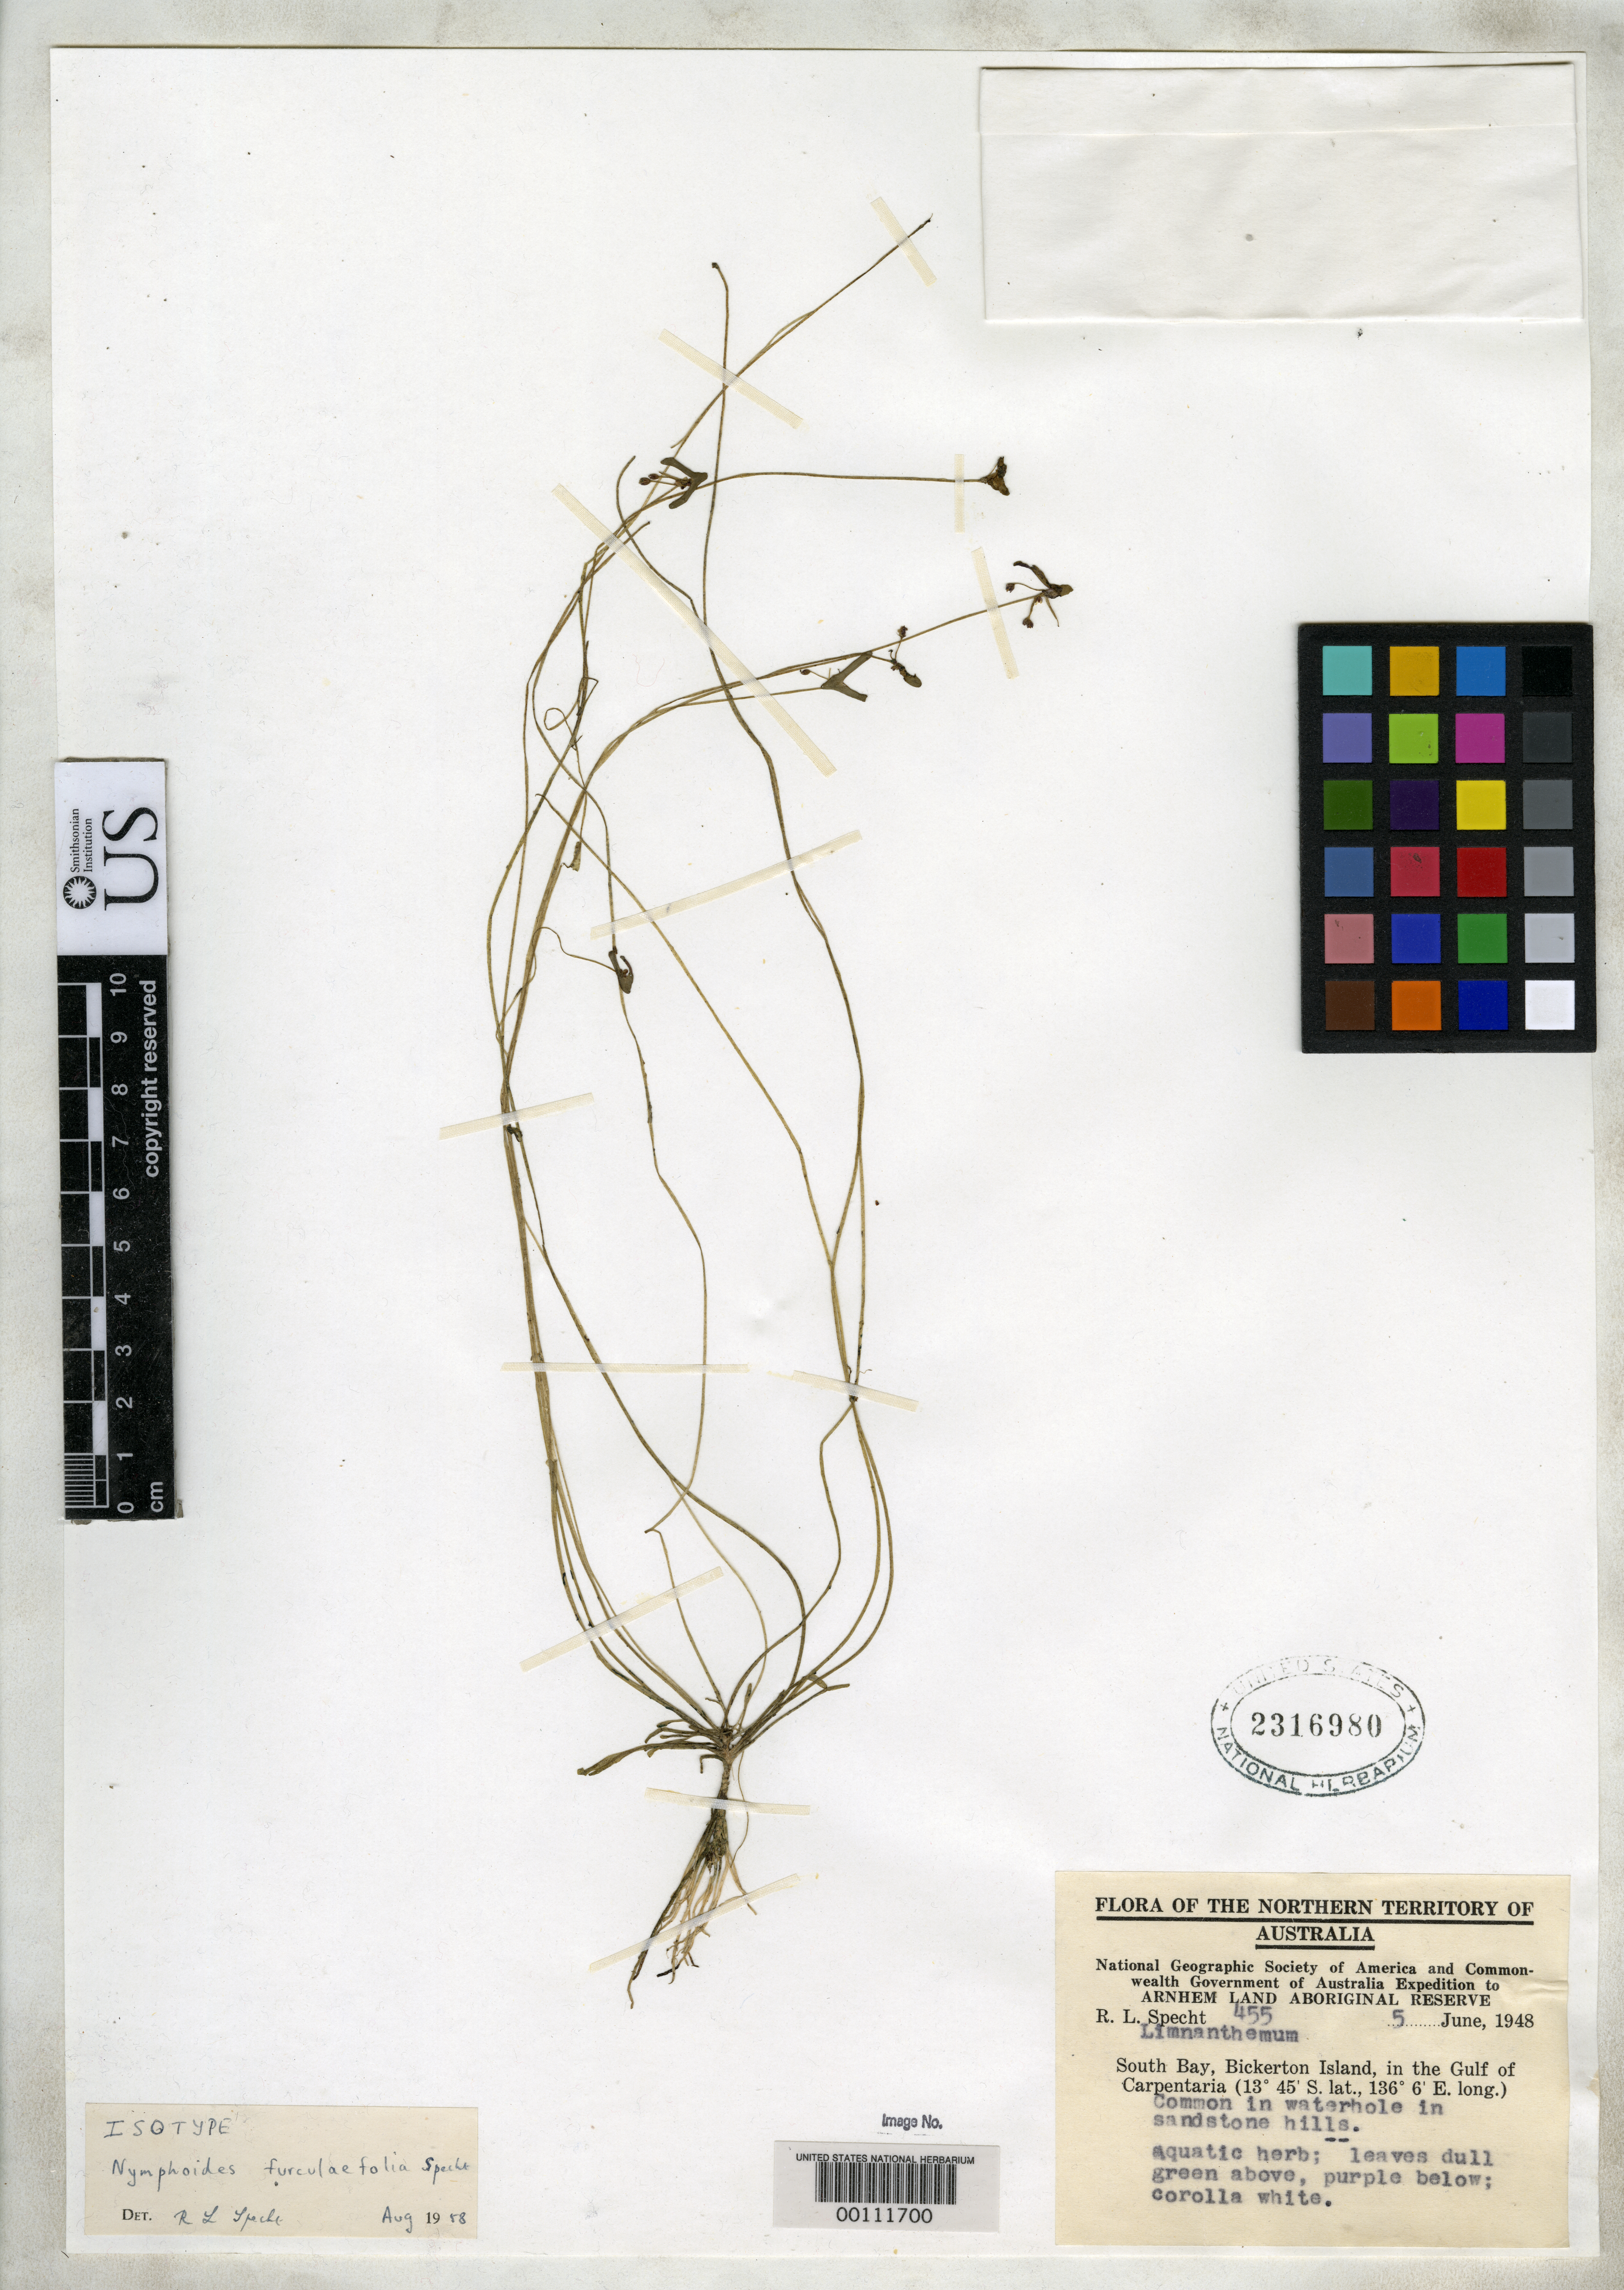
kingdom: Plantae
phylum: Tracheophyta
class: Magnoliopsida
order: Asterales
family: Menyanthaceae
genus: Nymphoides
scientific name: Nymphoides furculaefolia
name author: Specht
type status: Isotype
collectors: R. L. Specht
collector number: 455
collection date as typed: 05 Jun 1948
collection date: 1948-06-05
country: Australia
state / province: Northern Territory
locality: Arnhemland.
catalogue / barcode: US 2316980